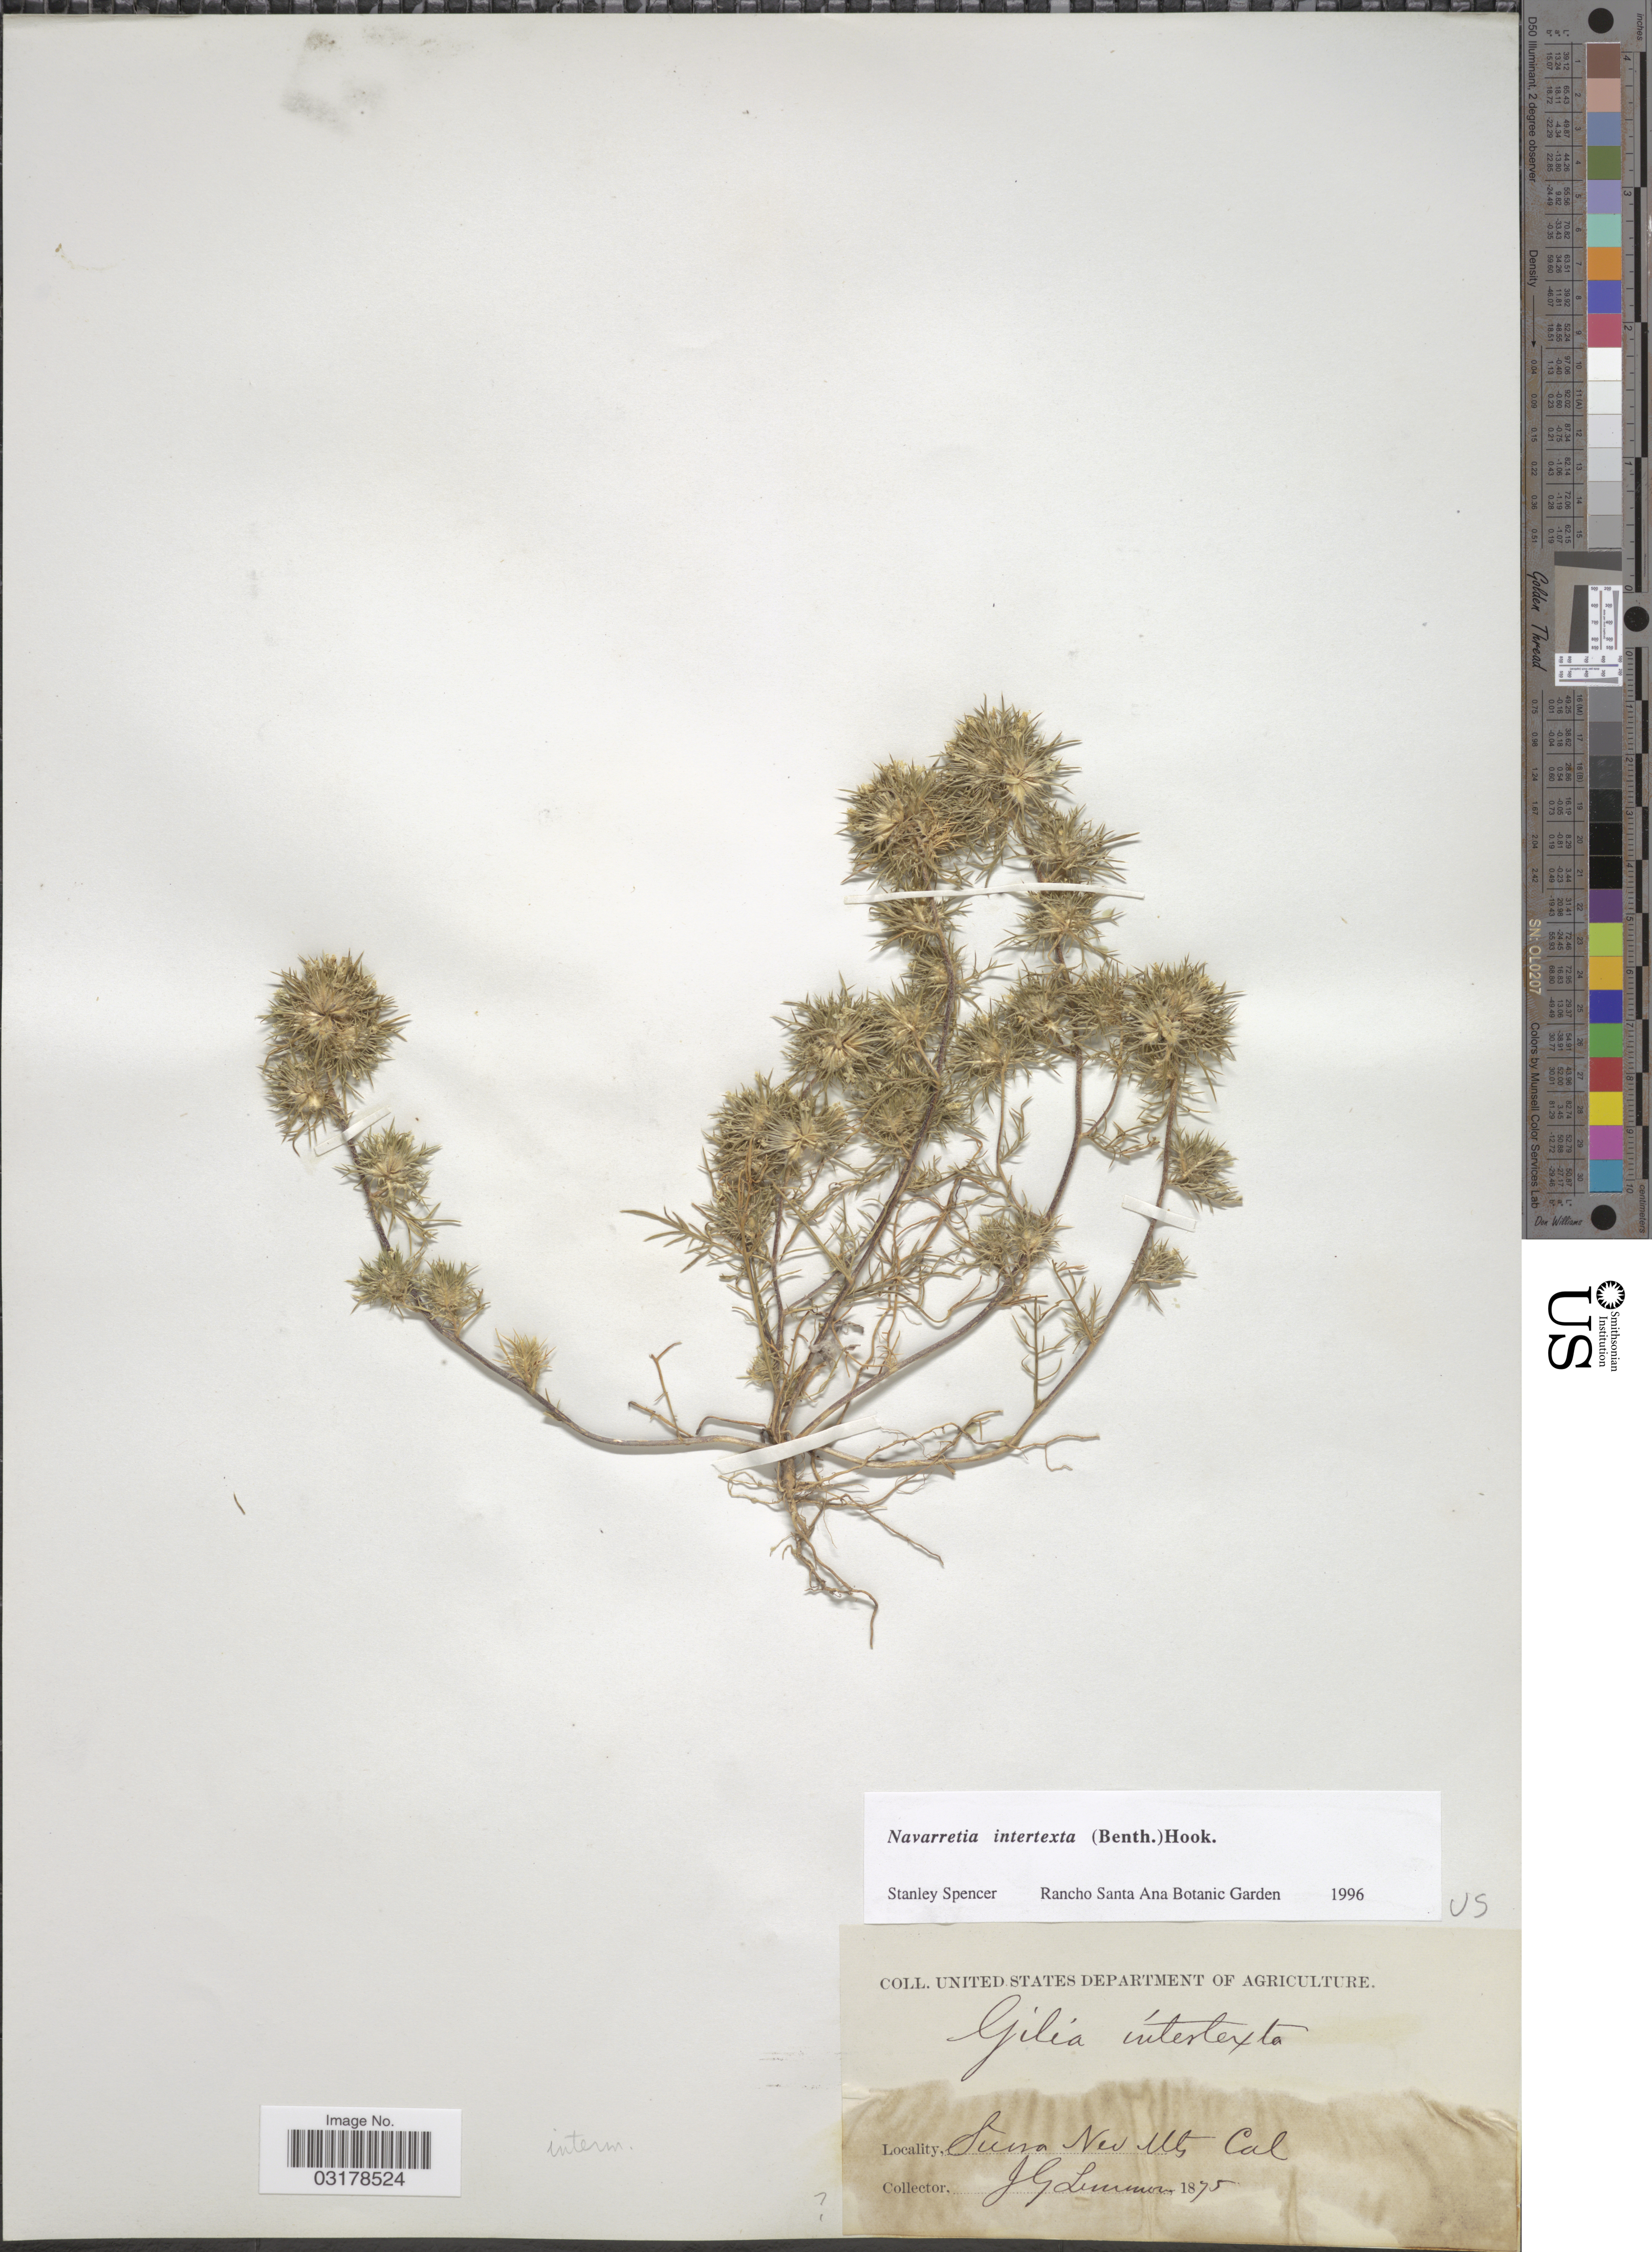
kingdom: Plantae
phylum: Tracheophyta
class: Magnoliopsida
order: Ericales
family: Polemoniaceae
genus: Navarretia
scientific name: Navarretia intertexta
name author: (Benth.) Hook.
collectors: J. Lemmon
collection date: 1875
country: United States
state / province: California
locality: Sierra Nev Mts Cal.